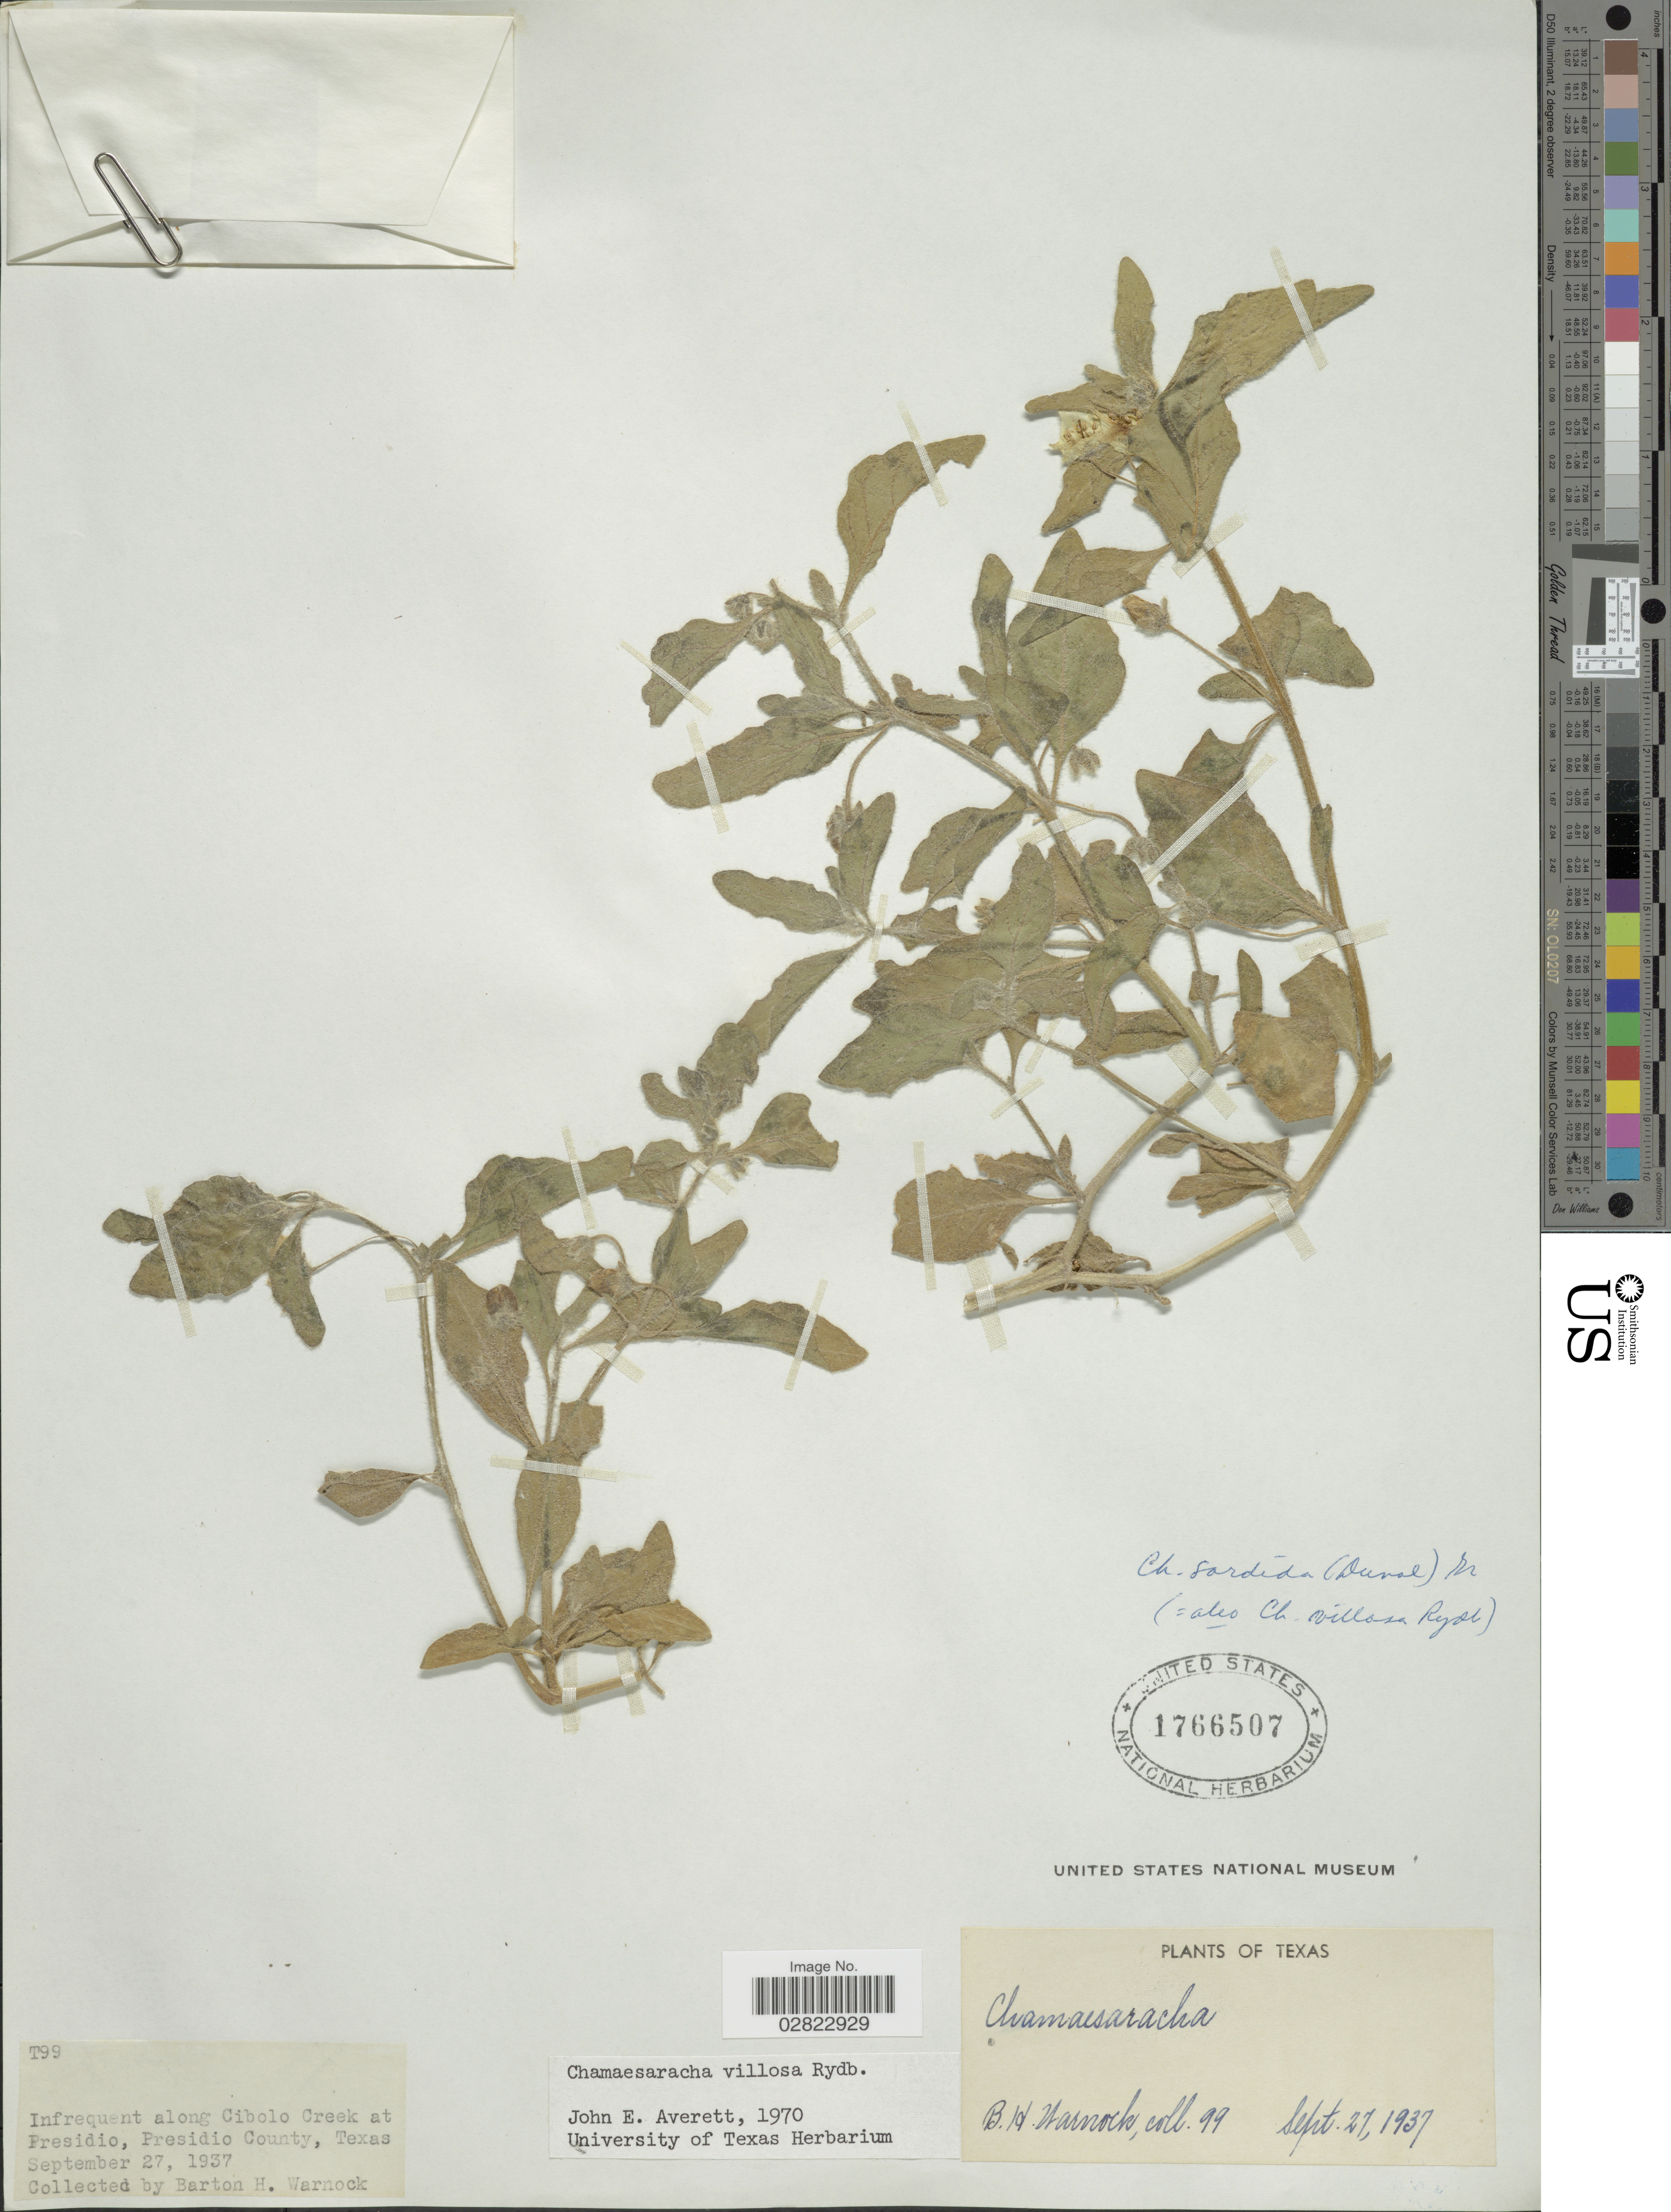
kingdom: Plantae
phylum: Tracheophyta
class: Magnoliopsida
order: Solanales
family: Solanaceae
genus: Chamaesaracha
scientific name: Chamaesaracha villosa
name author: Rydb.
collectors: B. H. Warnock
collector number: T99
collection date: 1937-09-27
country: United States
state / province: Texas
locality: Infrequent along Cibolo Creek at Presidio, Presidio County.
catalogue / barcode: US 1766507